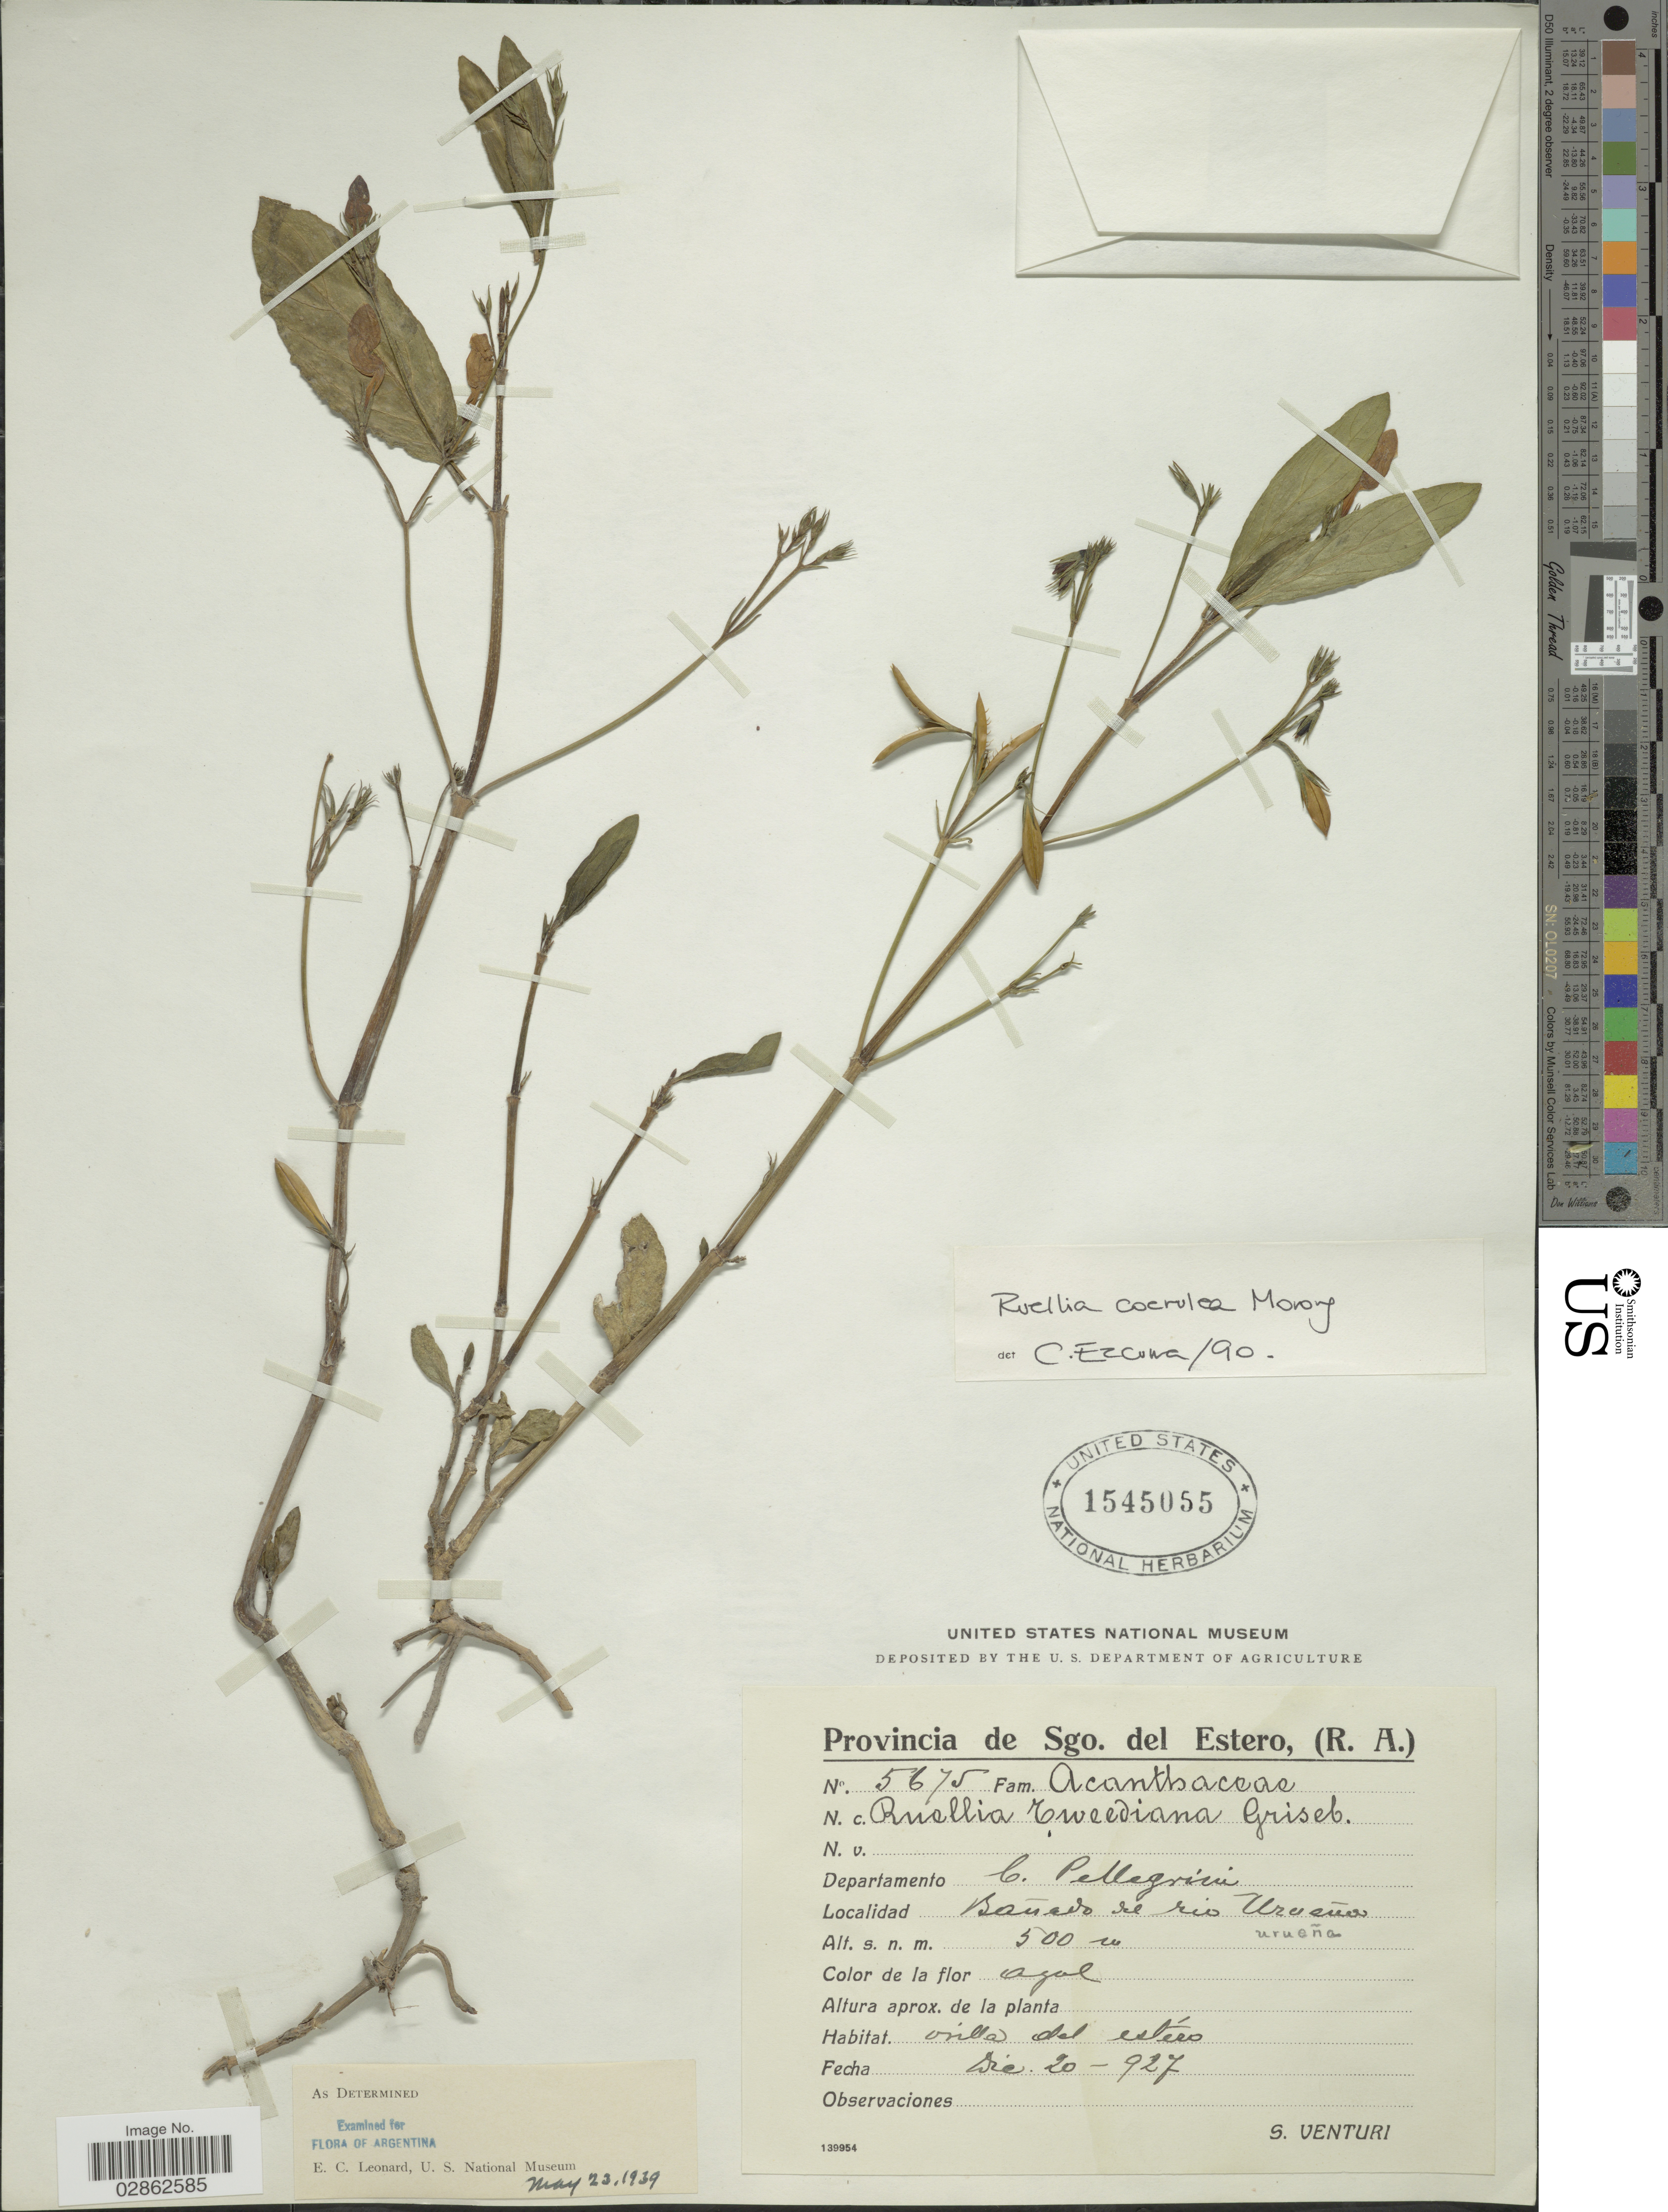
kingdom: Plantae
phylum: Tracheophyta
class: Magnoliopsida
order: Lamiales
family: Acanthaceae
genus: Ruellia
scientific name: Ruellia coerulea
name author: Morong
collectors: S. Venturi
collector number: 5675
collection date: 1927-12-20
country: Argentina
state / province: Santiago del Estero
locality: Provincia de Sgo. del Estero. Departamento C. Pellegrini. Bañado de rio Urueña.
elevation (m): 500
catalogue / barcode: US 1545055